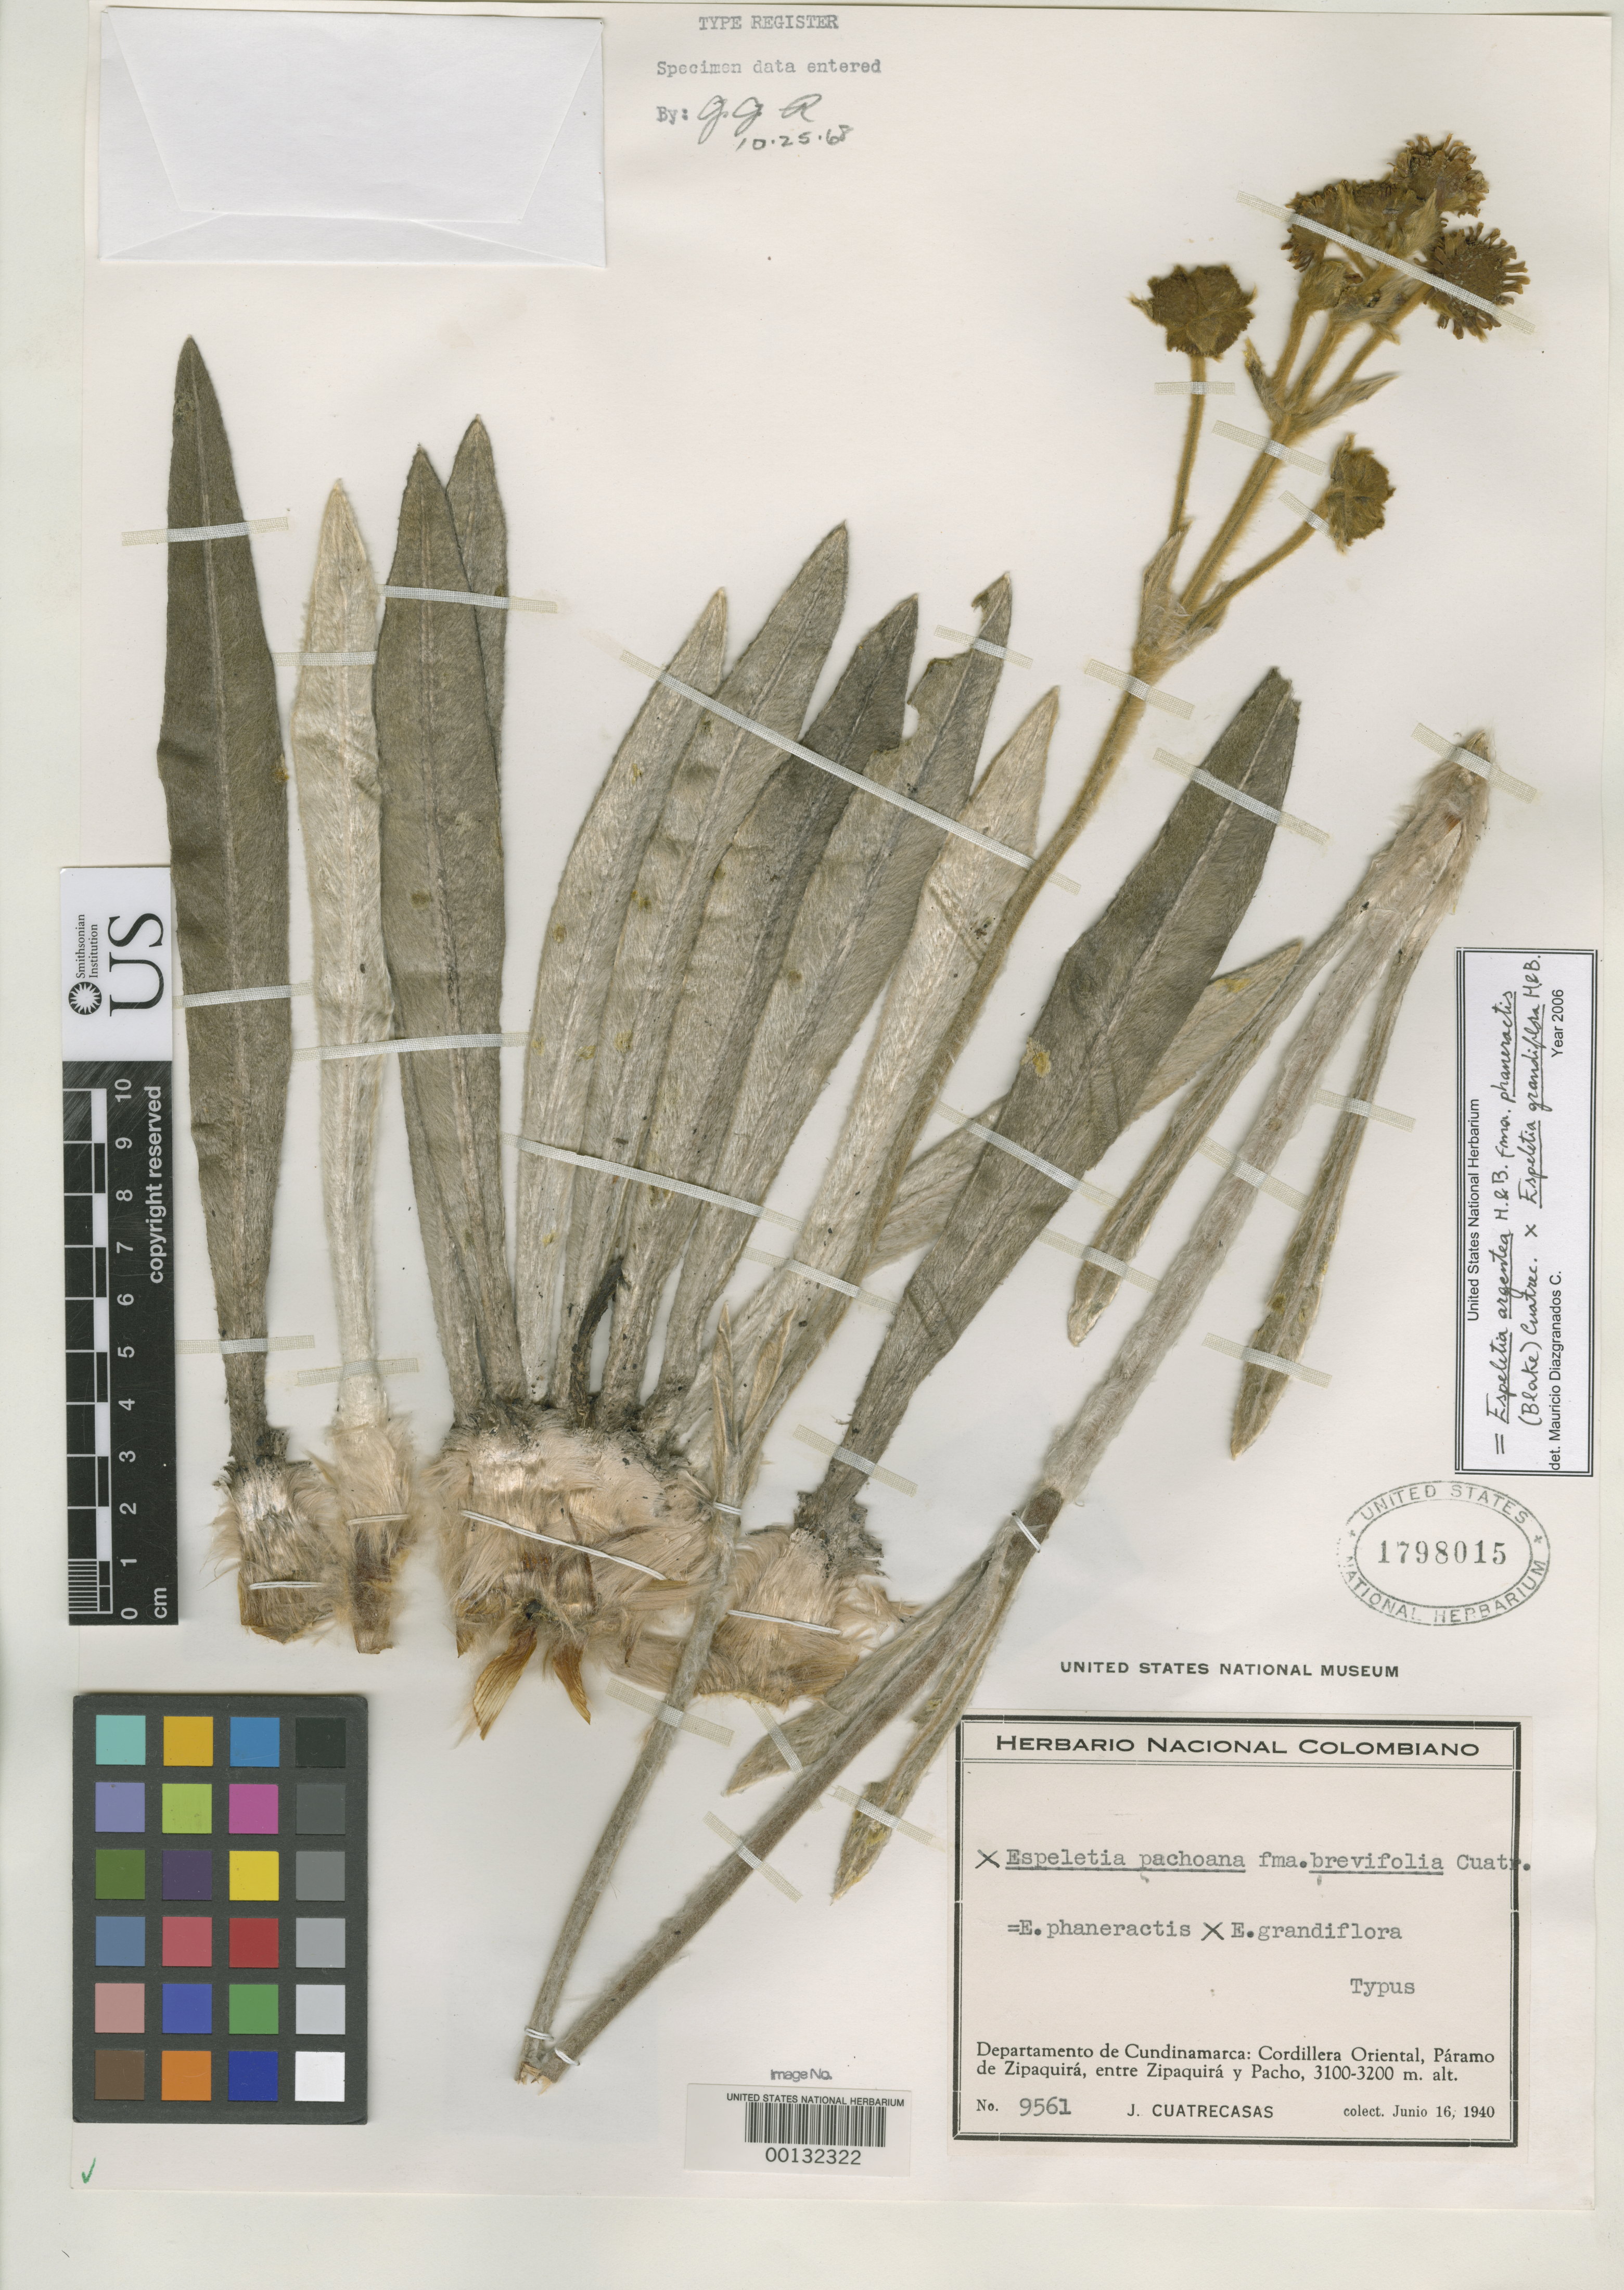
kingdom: Plantae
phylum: Tracheophyta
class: Magnoliopsida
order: Asterales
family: Asteraceae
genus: Espeletia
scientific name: Espeletia x pachoana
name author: Cuatrec.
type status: Isotype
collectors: J. Cuatrecasas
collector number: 9561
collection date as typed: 16 Jun 1940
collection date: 1940-06-16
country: Colombia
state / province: Cundinamarca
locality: Cordillera Oriental, Páramo de Zipaquira, entre Zipaquira & Pacho.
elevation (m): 3100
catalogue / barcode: US 1798015